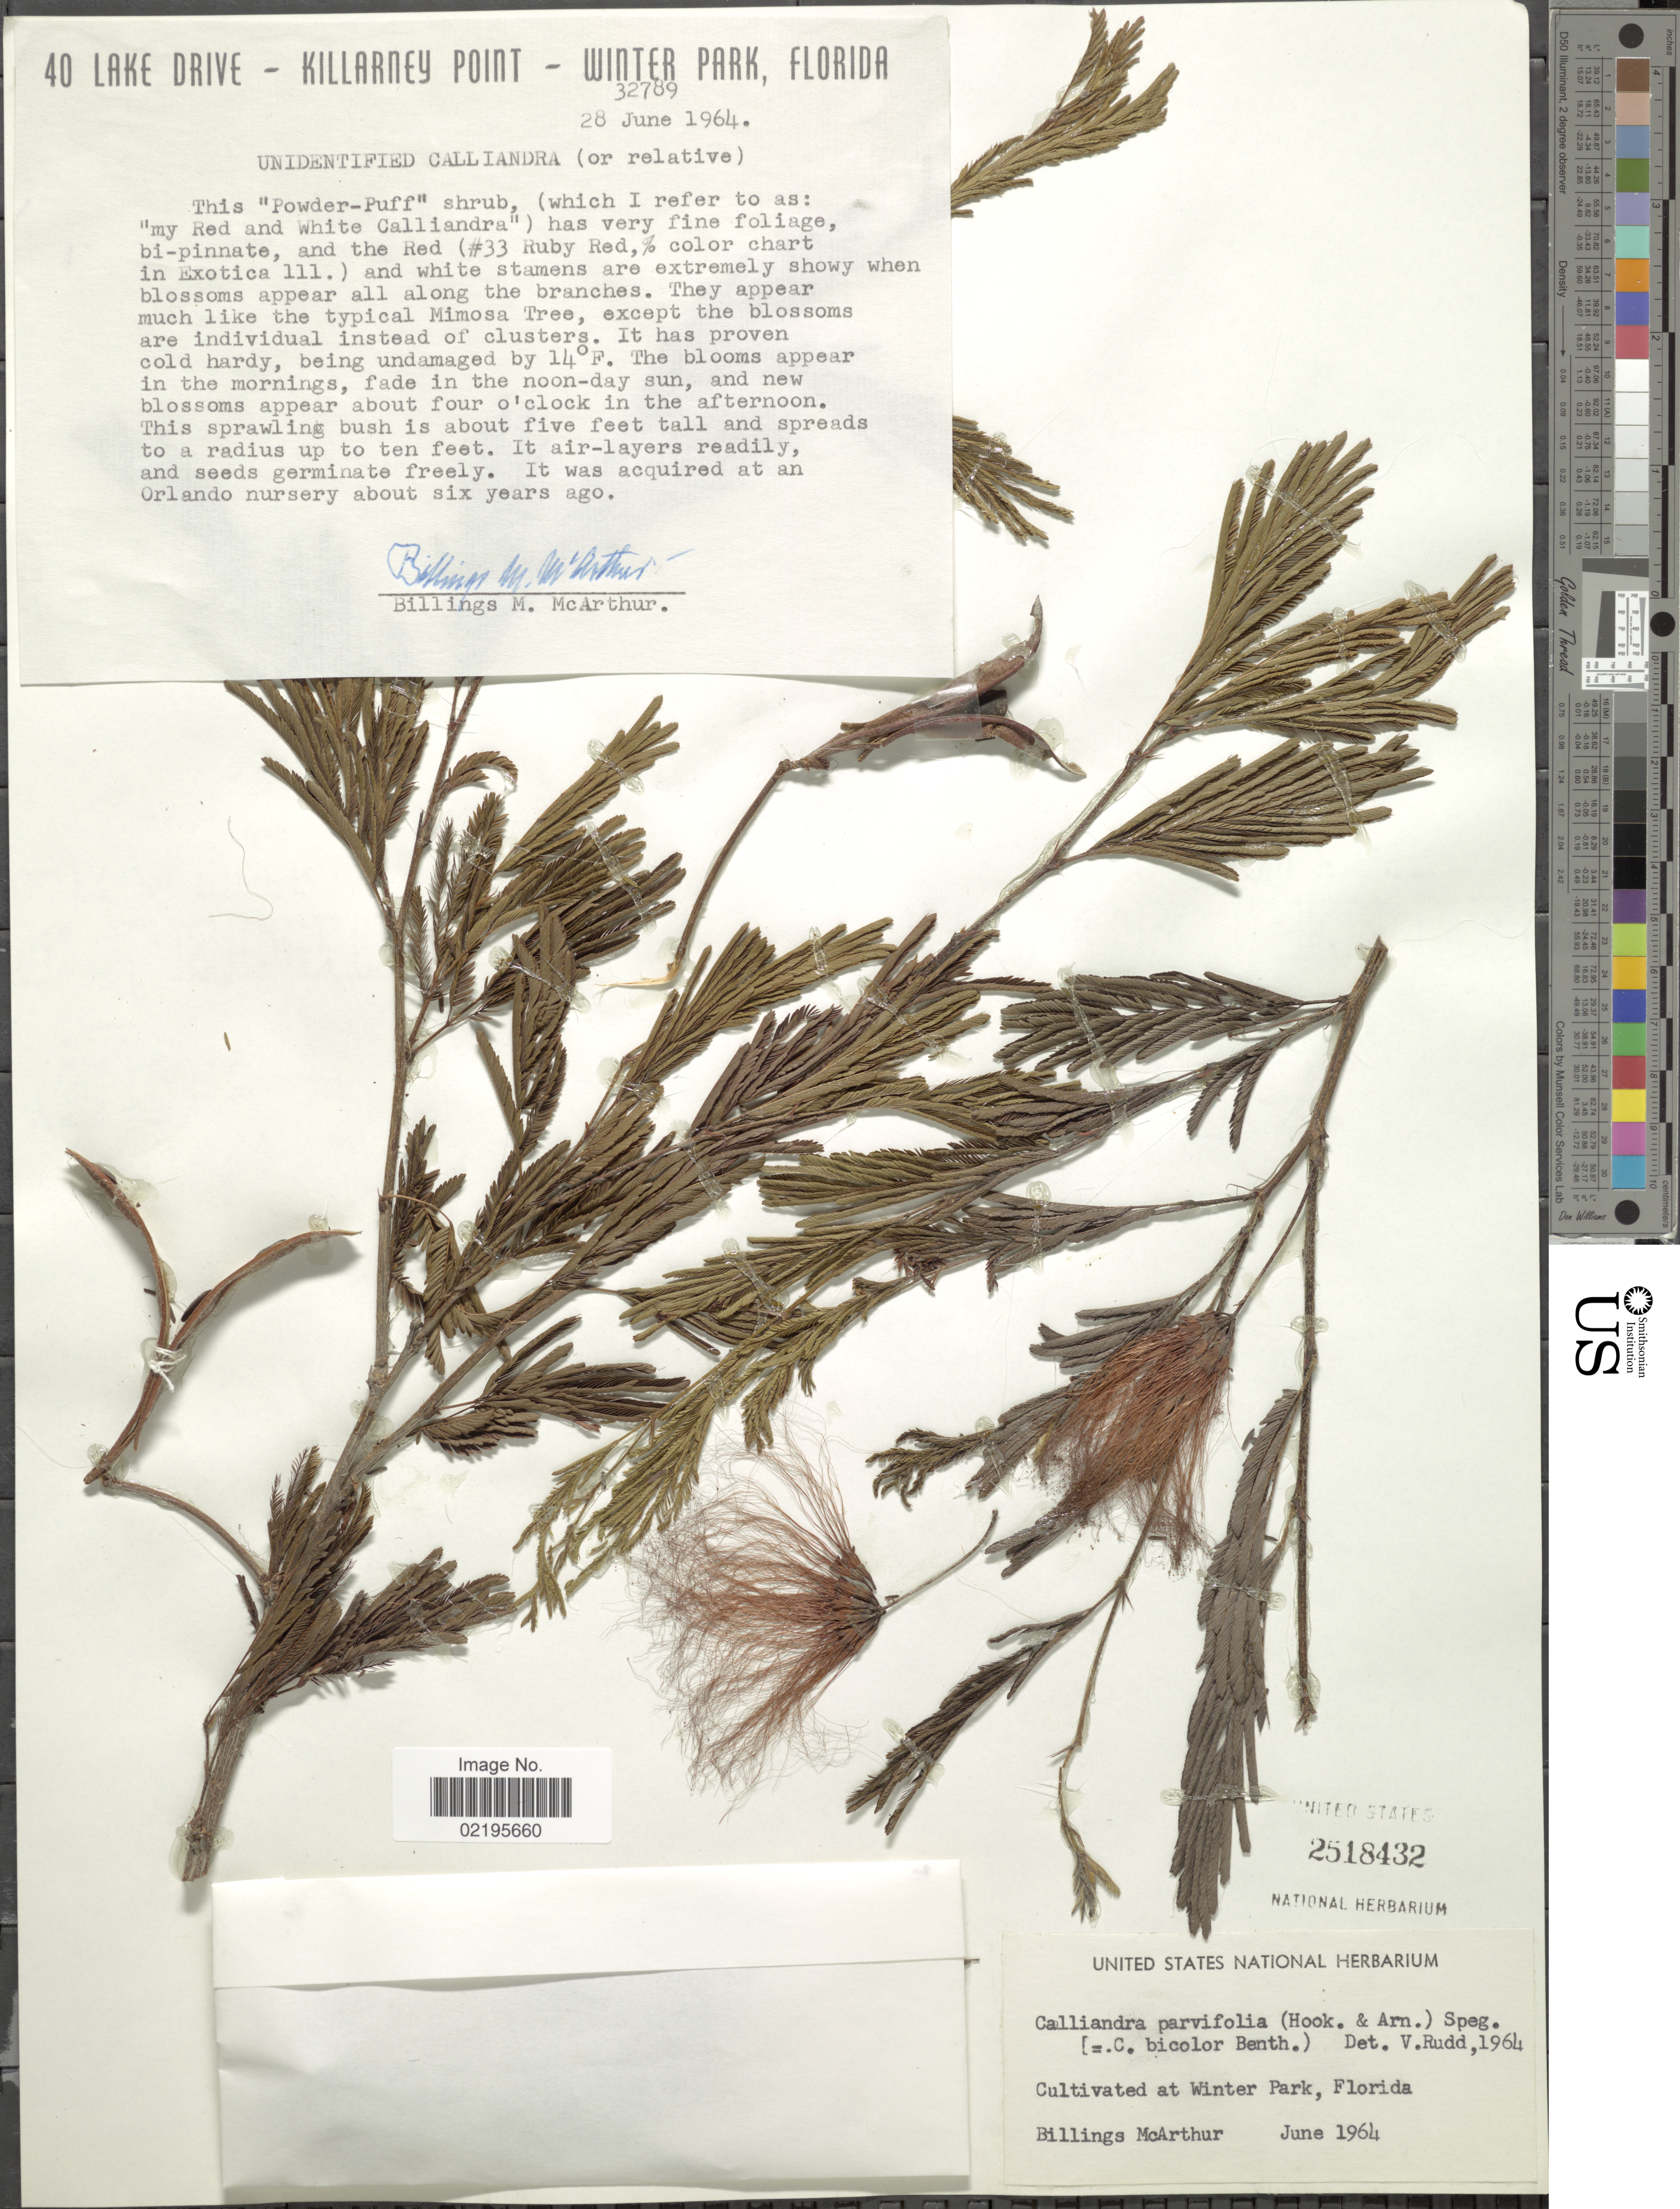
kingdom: Plantae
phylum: Tracheophyta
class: Magnoliopsida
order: Fabales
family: Fabaceae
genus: Calliandra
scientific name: Calliandra parvifolia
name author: (Hook. & Arn.) Speg.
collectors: B. McArthur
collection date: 1964-06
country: United States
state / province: Florida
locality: Winter Park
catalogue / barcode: US 2518432